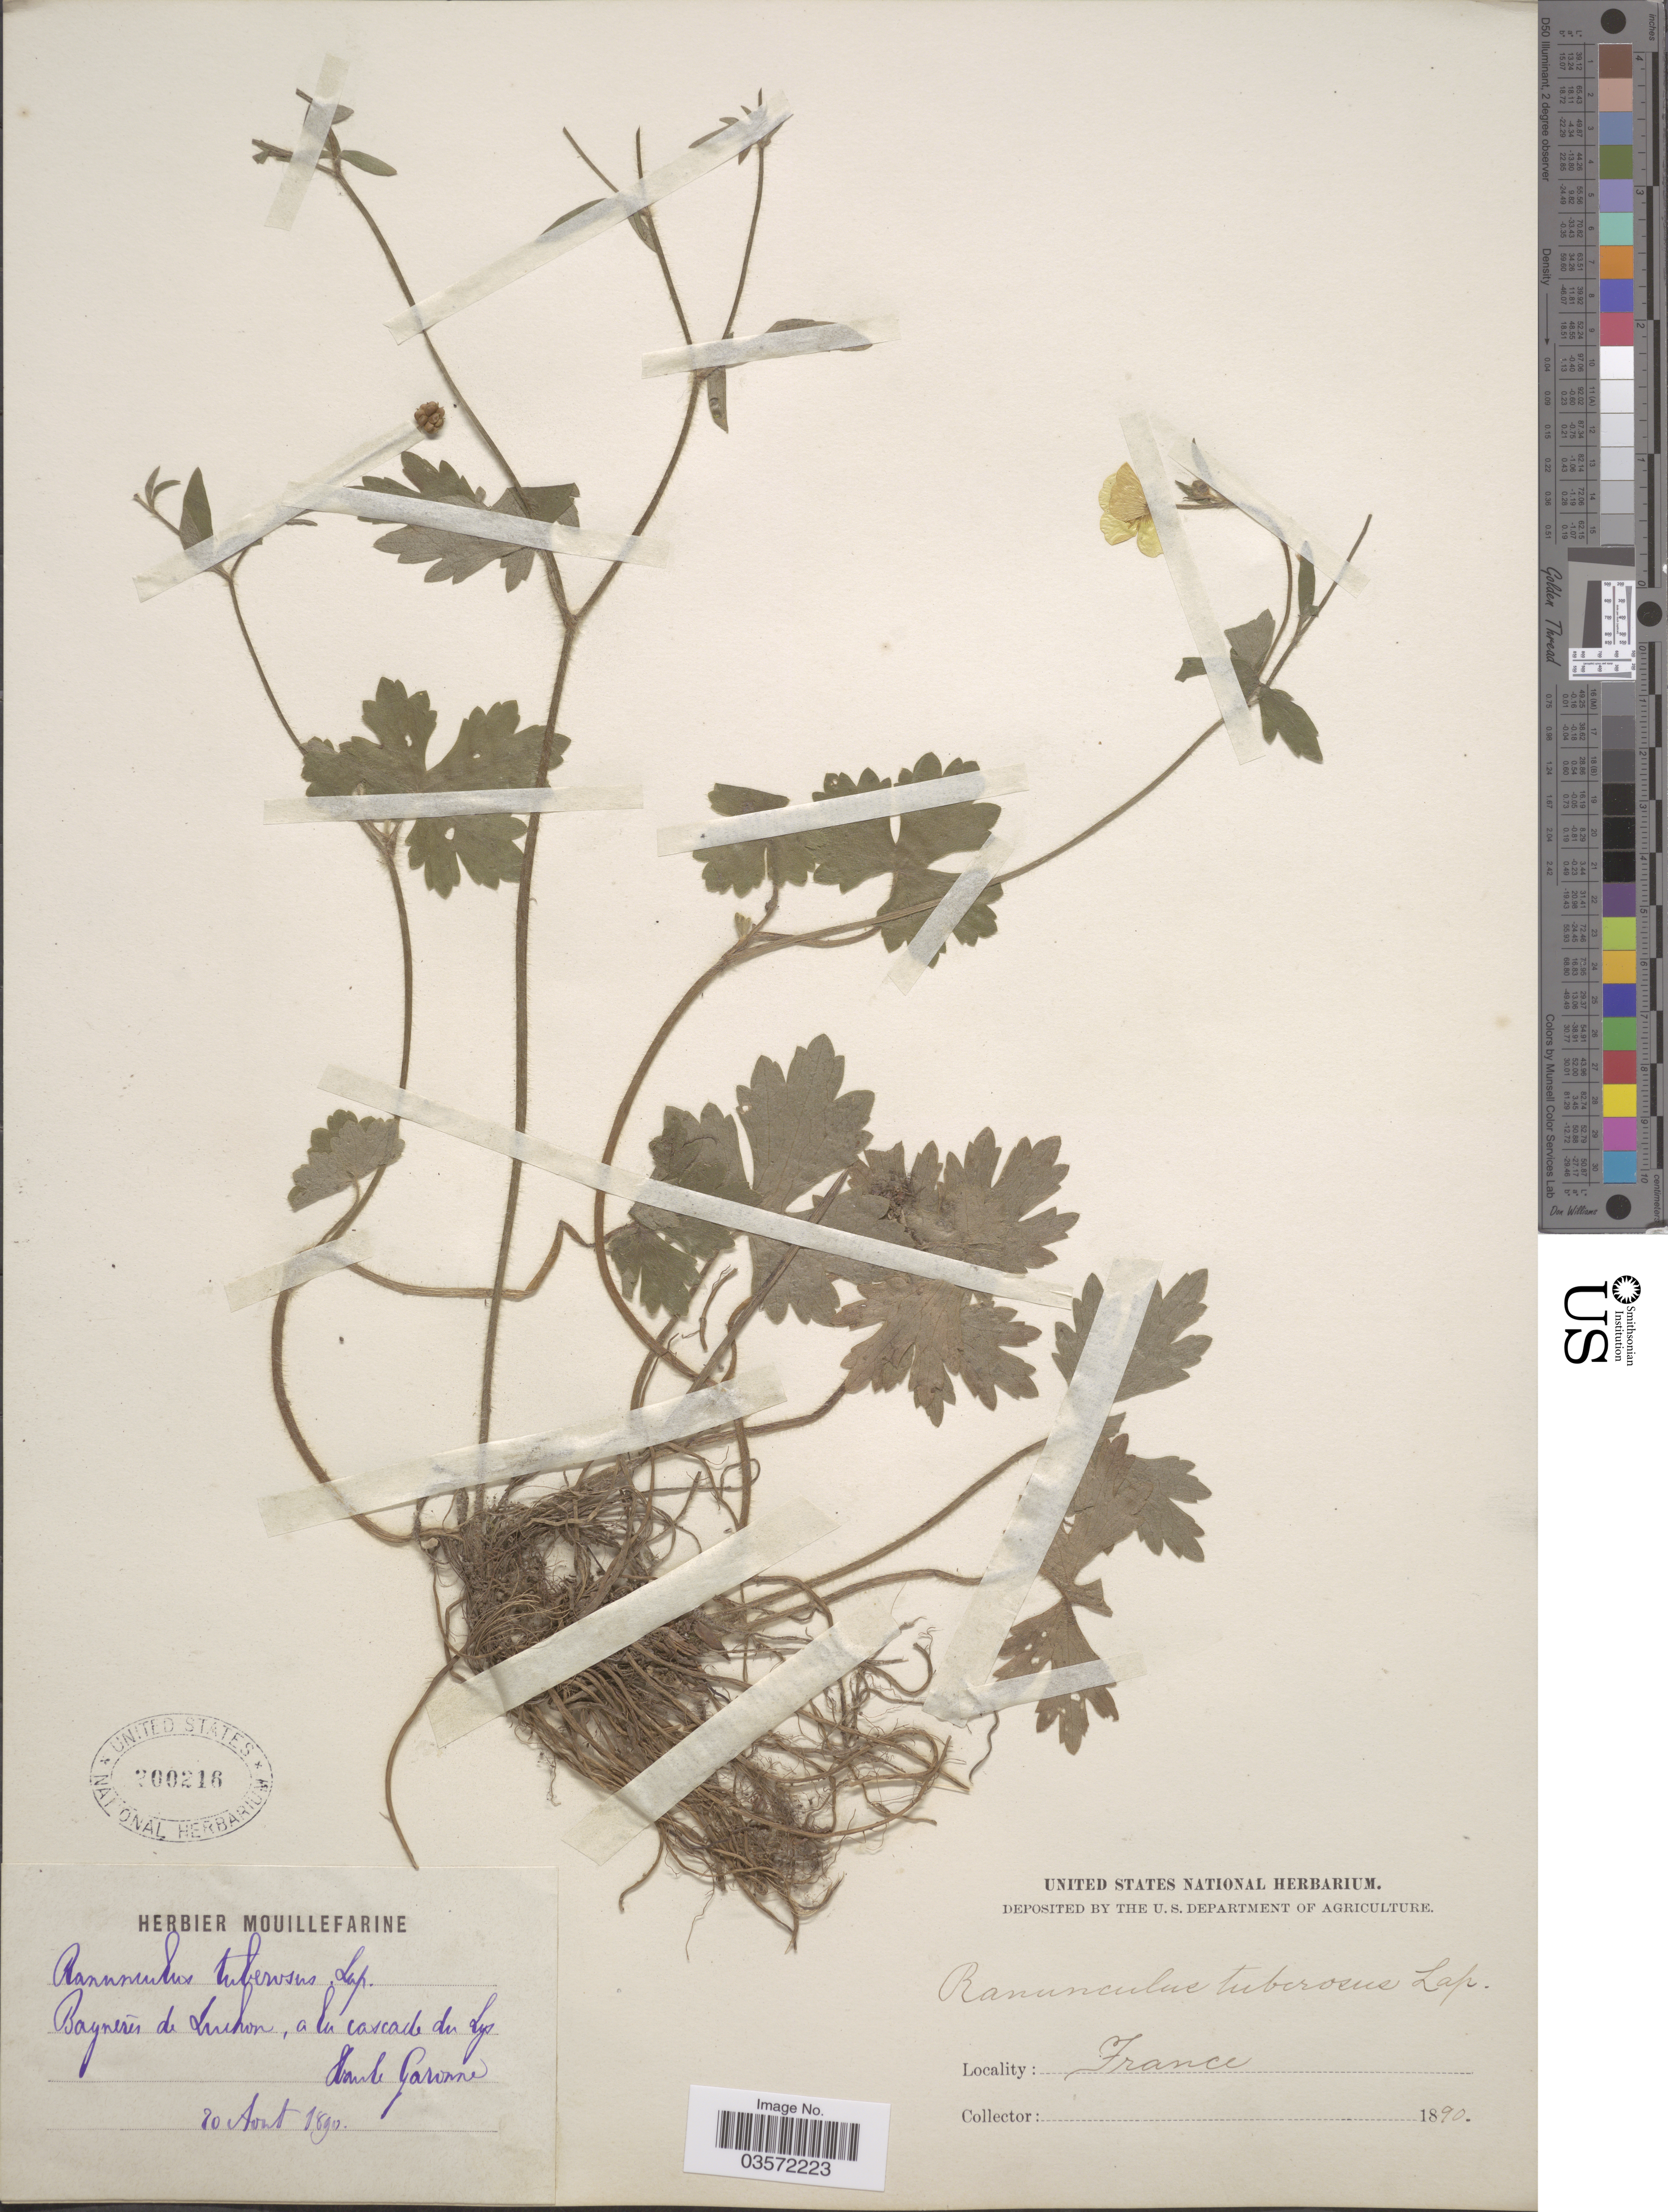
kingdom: Plantae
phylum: Tracheophyta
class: Magnoliopsida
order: Ranunculales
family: Ranunculaceae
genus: Ranunculus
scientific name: Ranunculus tuberosus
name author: Lapeyr.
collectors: ex herb. Mouillefarine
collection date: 1890-08-20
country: France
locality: Baynéres de Luchon, a la cascade du Lus Haute Garonne.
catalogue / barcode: US 200216